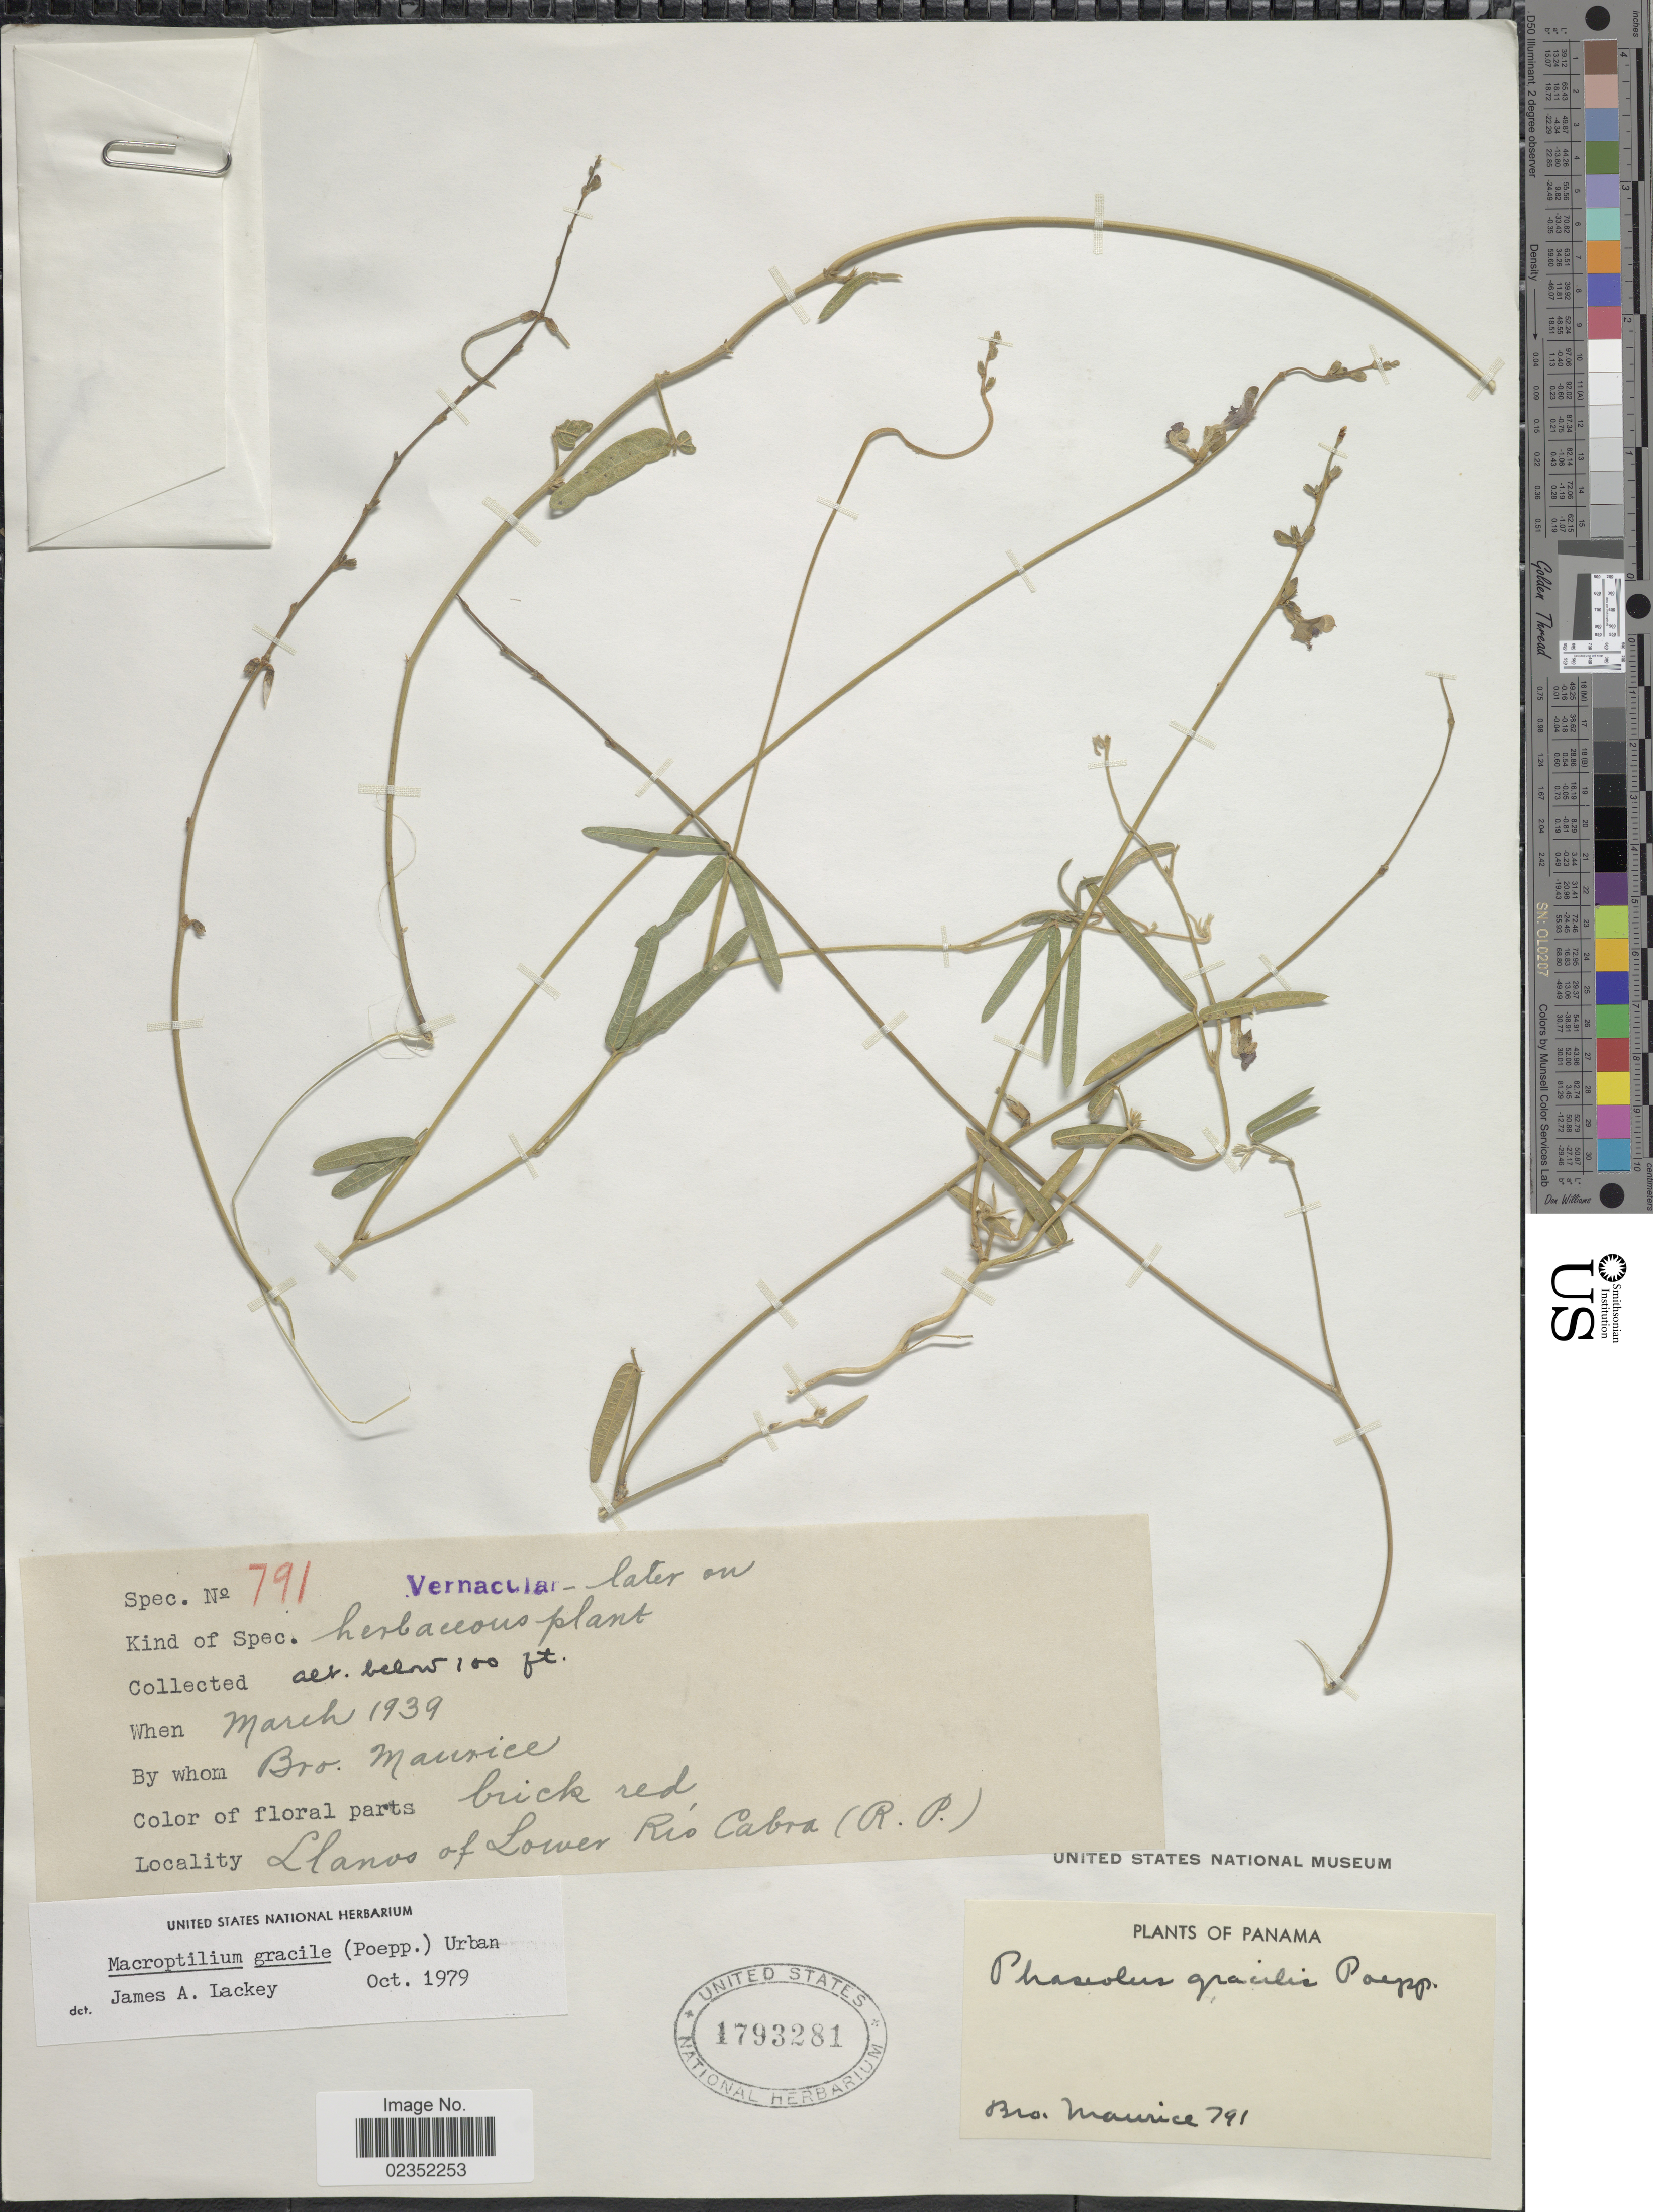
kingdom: Plantae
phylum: Tracheophyta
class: Magnoliopsida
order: Fabales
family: Fabaceae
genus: Macroptilium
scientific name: Macroptilium gracile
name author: (Poepp. ex Benth.) Urb.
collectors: B. Maurice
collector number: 791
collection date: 1939-03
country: Panama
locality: Llanos of Lower Río Cabra (R.P.)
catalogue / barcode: US 1793281